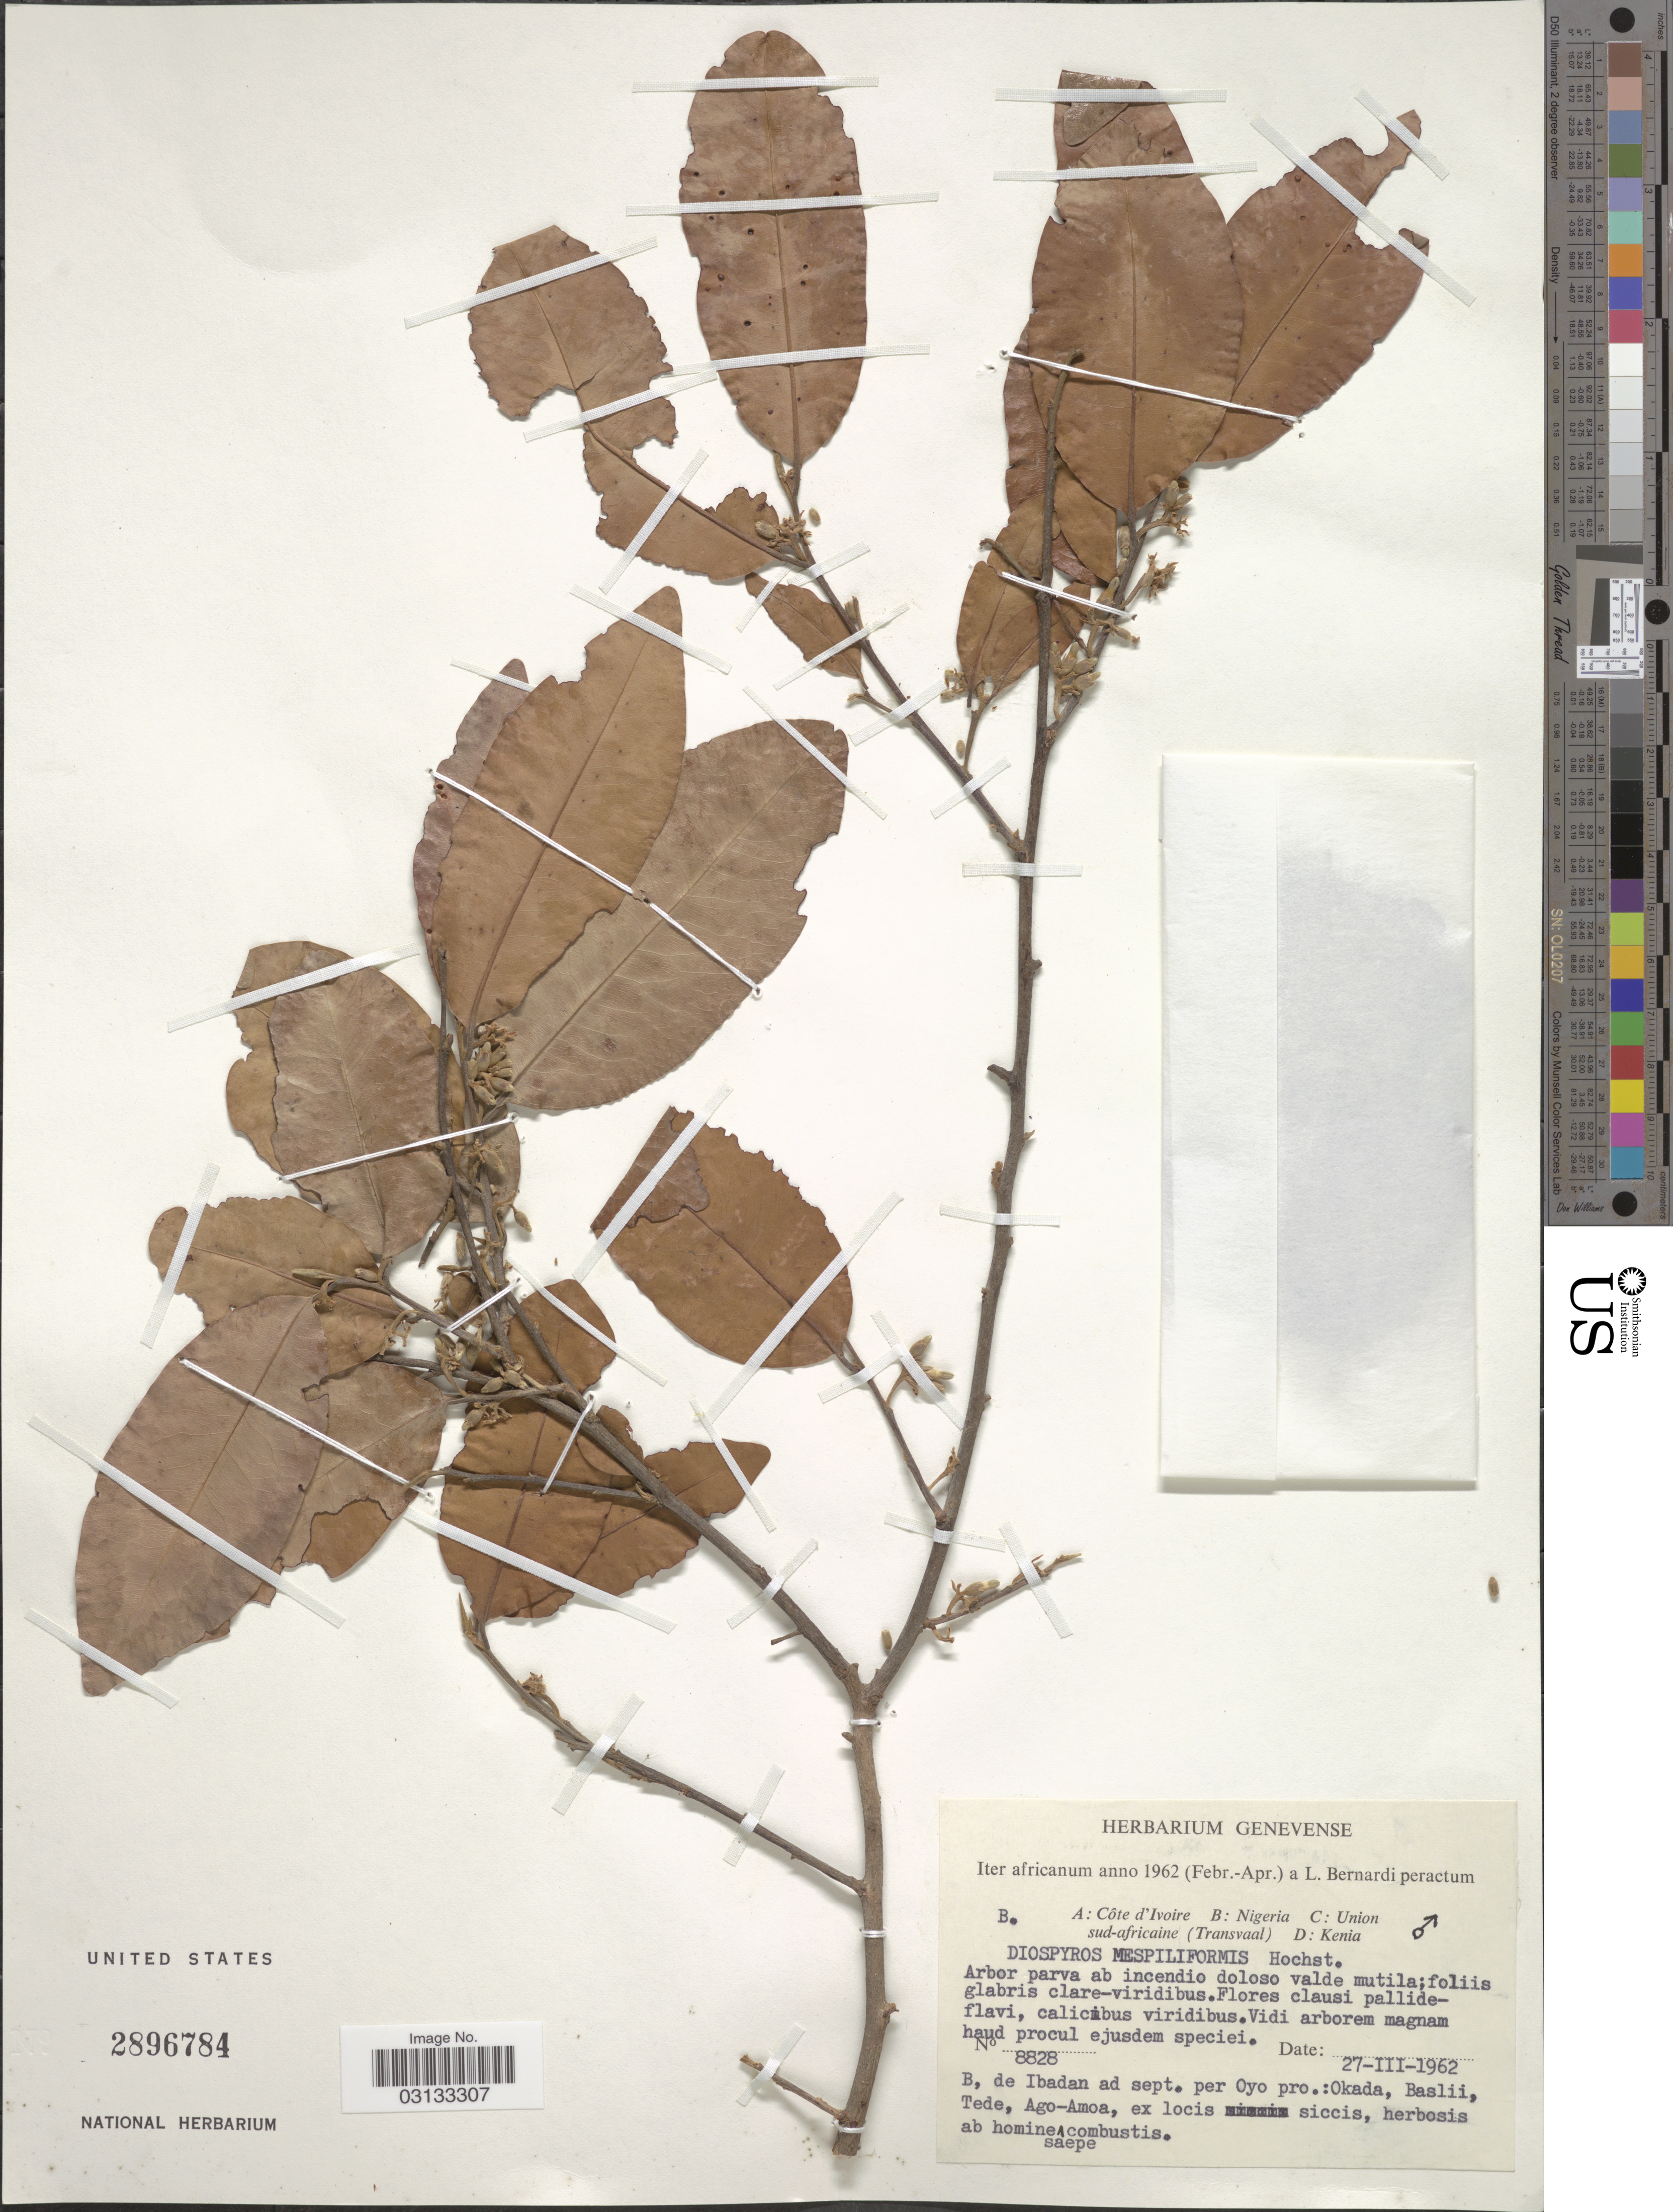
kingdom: Plantae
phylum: Tracheophyta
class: Magnoliopsida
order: Ericales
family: Ebenaceae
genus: Diospyros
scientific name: Diospyros mespiliformis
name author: Hochst. ex A. DC.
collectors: L. Bernardi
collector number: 8828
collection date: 1962-03-27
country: Nigeria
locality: B. de Ibadan ad sept. per Oyo pro.: Okada, Baslii, Tede, Ago-Amoa.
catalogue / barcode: US 2896784